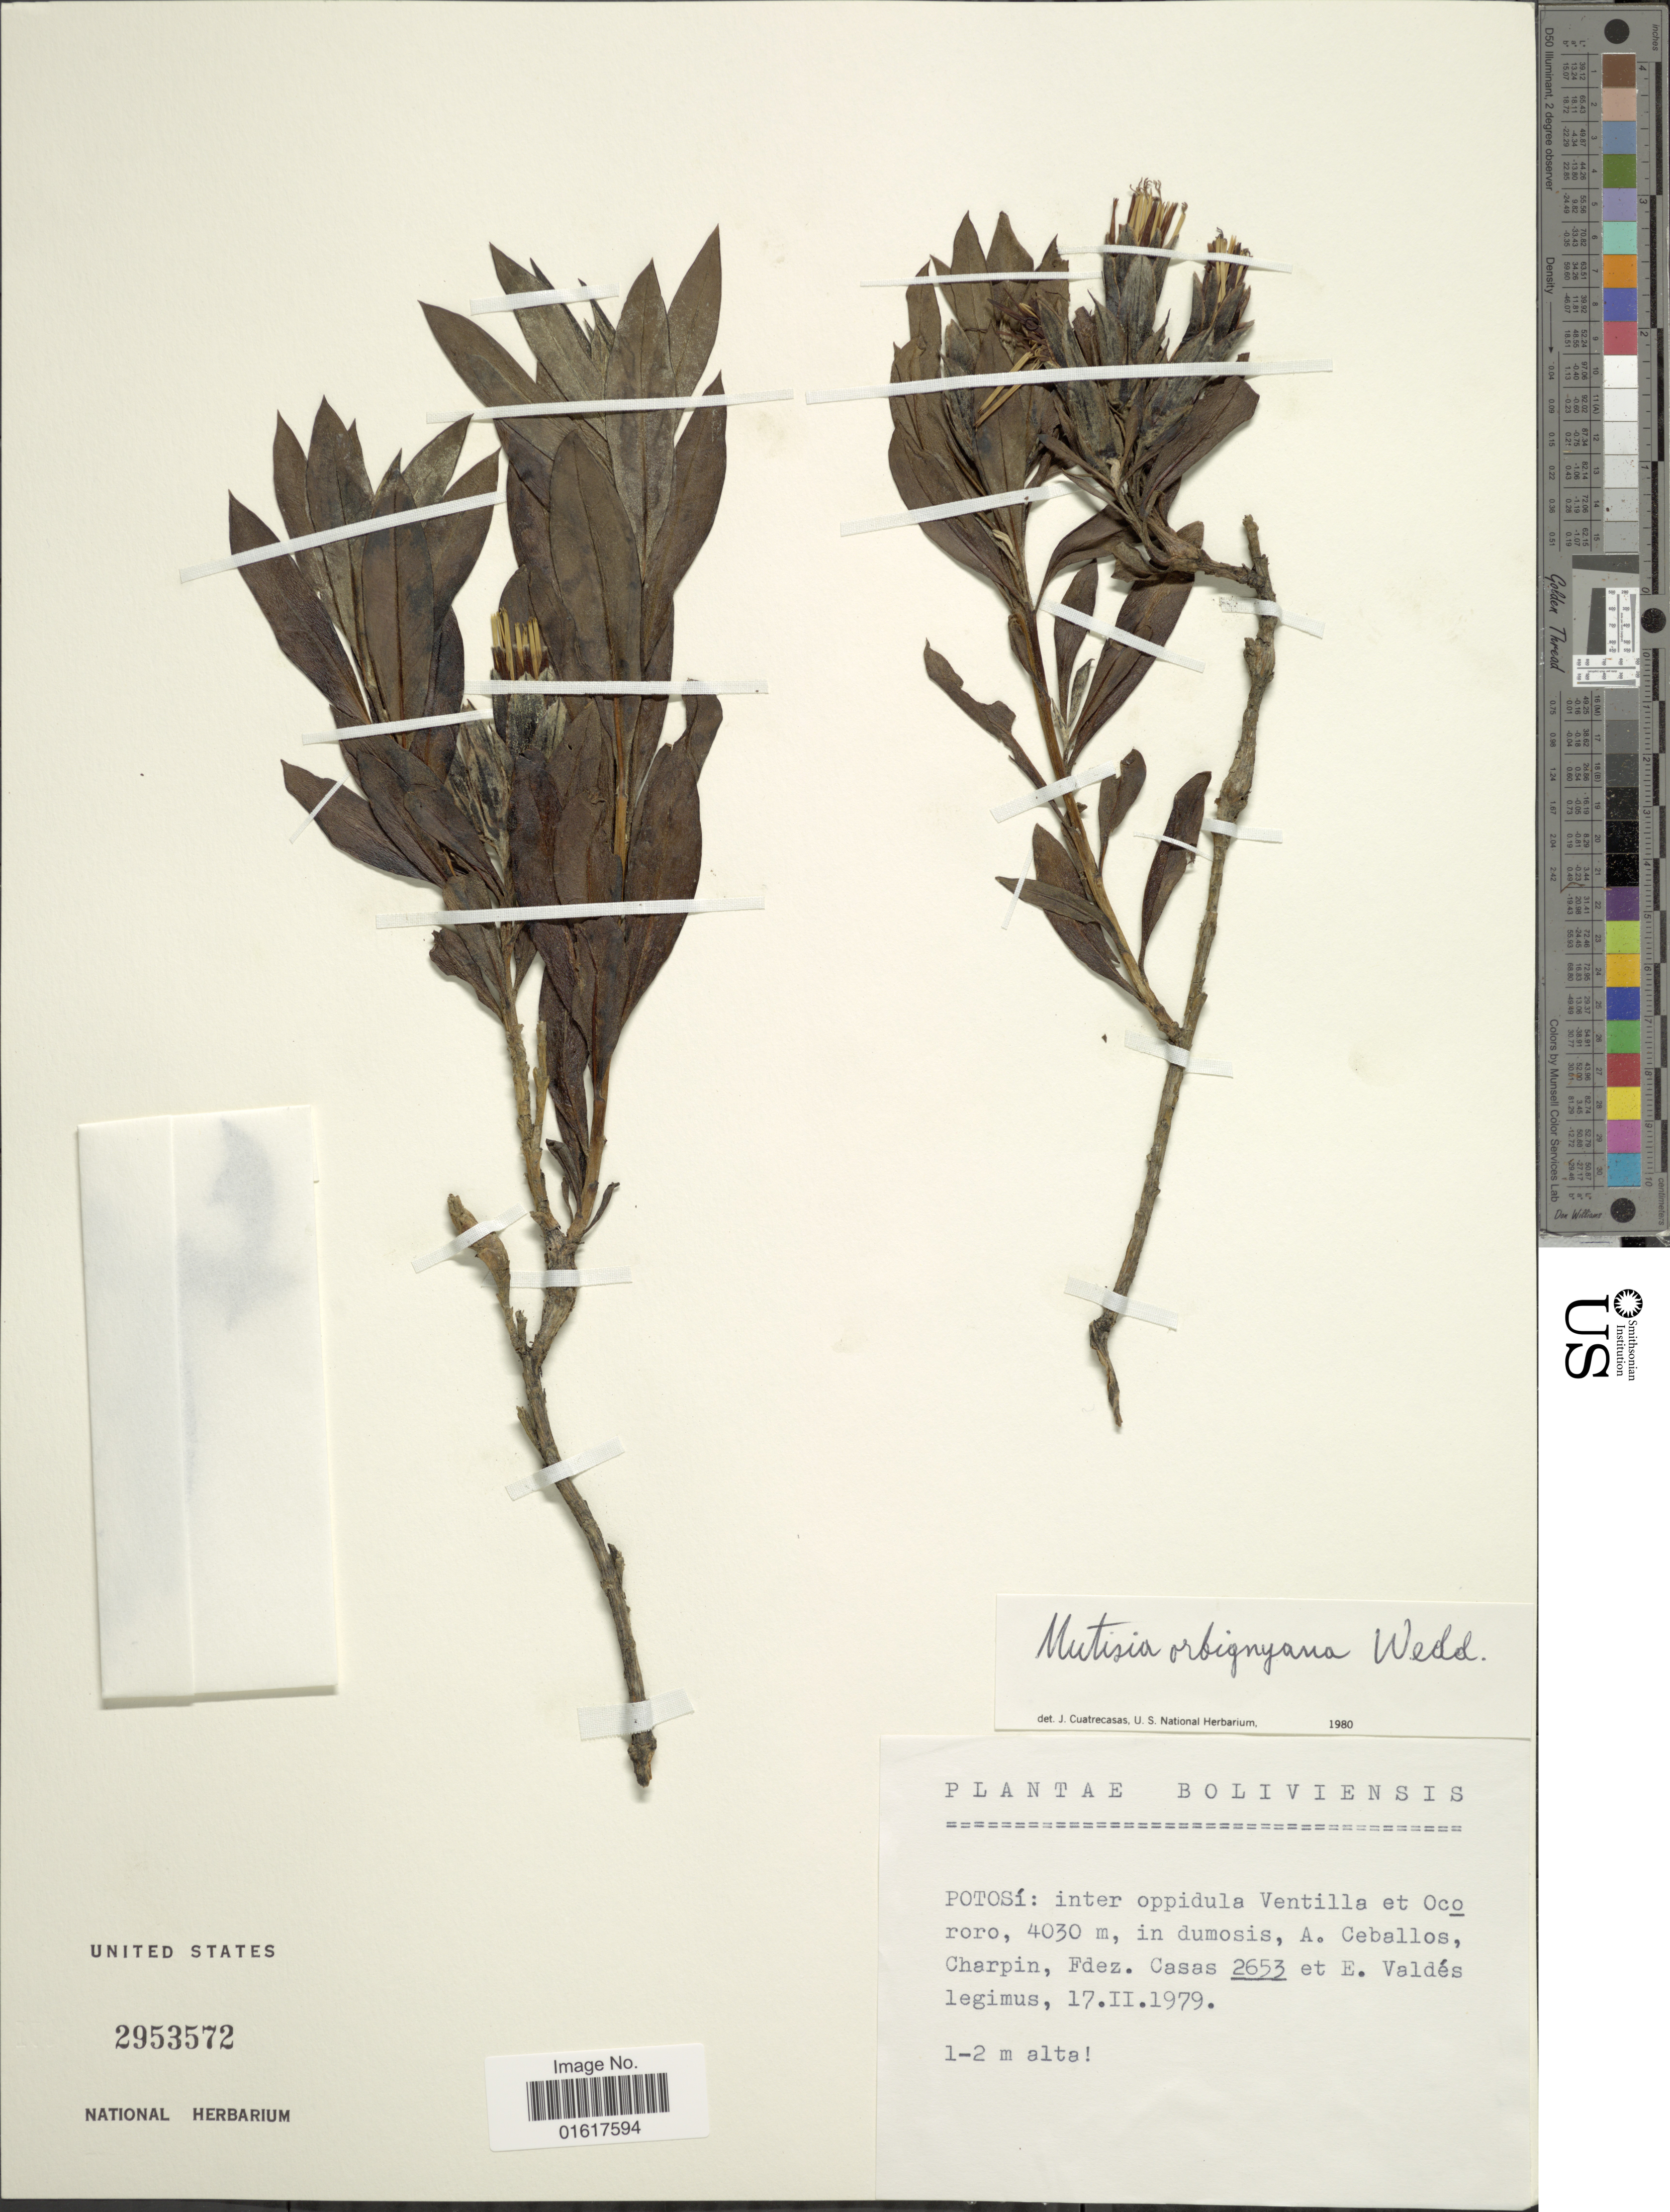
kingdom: Plantae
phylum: Tracheophyta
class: Magnoliopsida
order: Asterales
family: Asteraceae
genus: Mutisia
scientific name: Mutisia orbignyana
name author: Wedd.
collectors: A. Ceballos, A. Charpin, F. Casas & E. Valdés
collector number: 2653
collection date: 1979-02-17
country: Bolivia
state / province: Potosi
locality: Inter oppidula Ventilla et Ocororo, in dumosis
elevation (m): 4030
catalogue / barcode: US 2953572